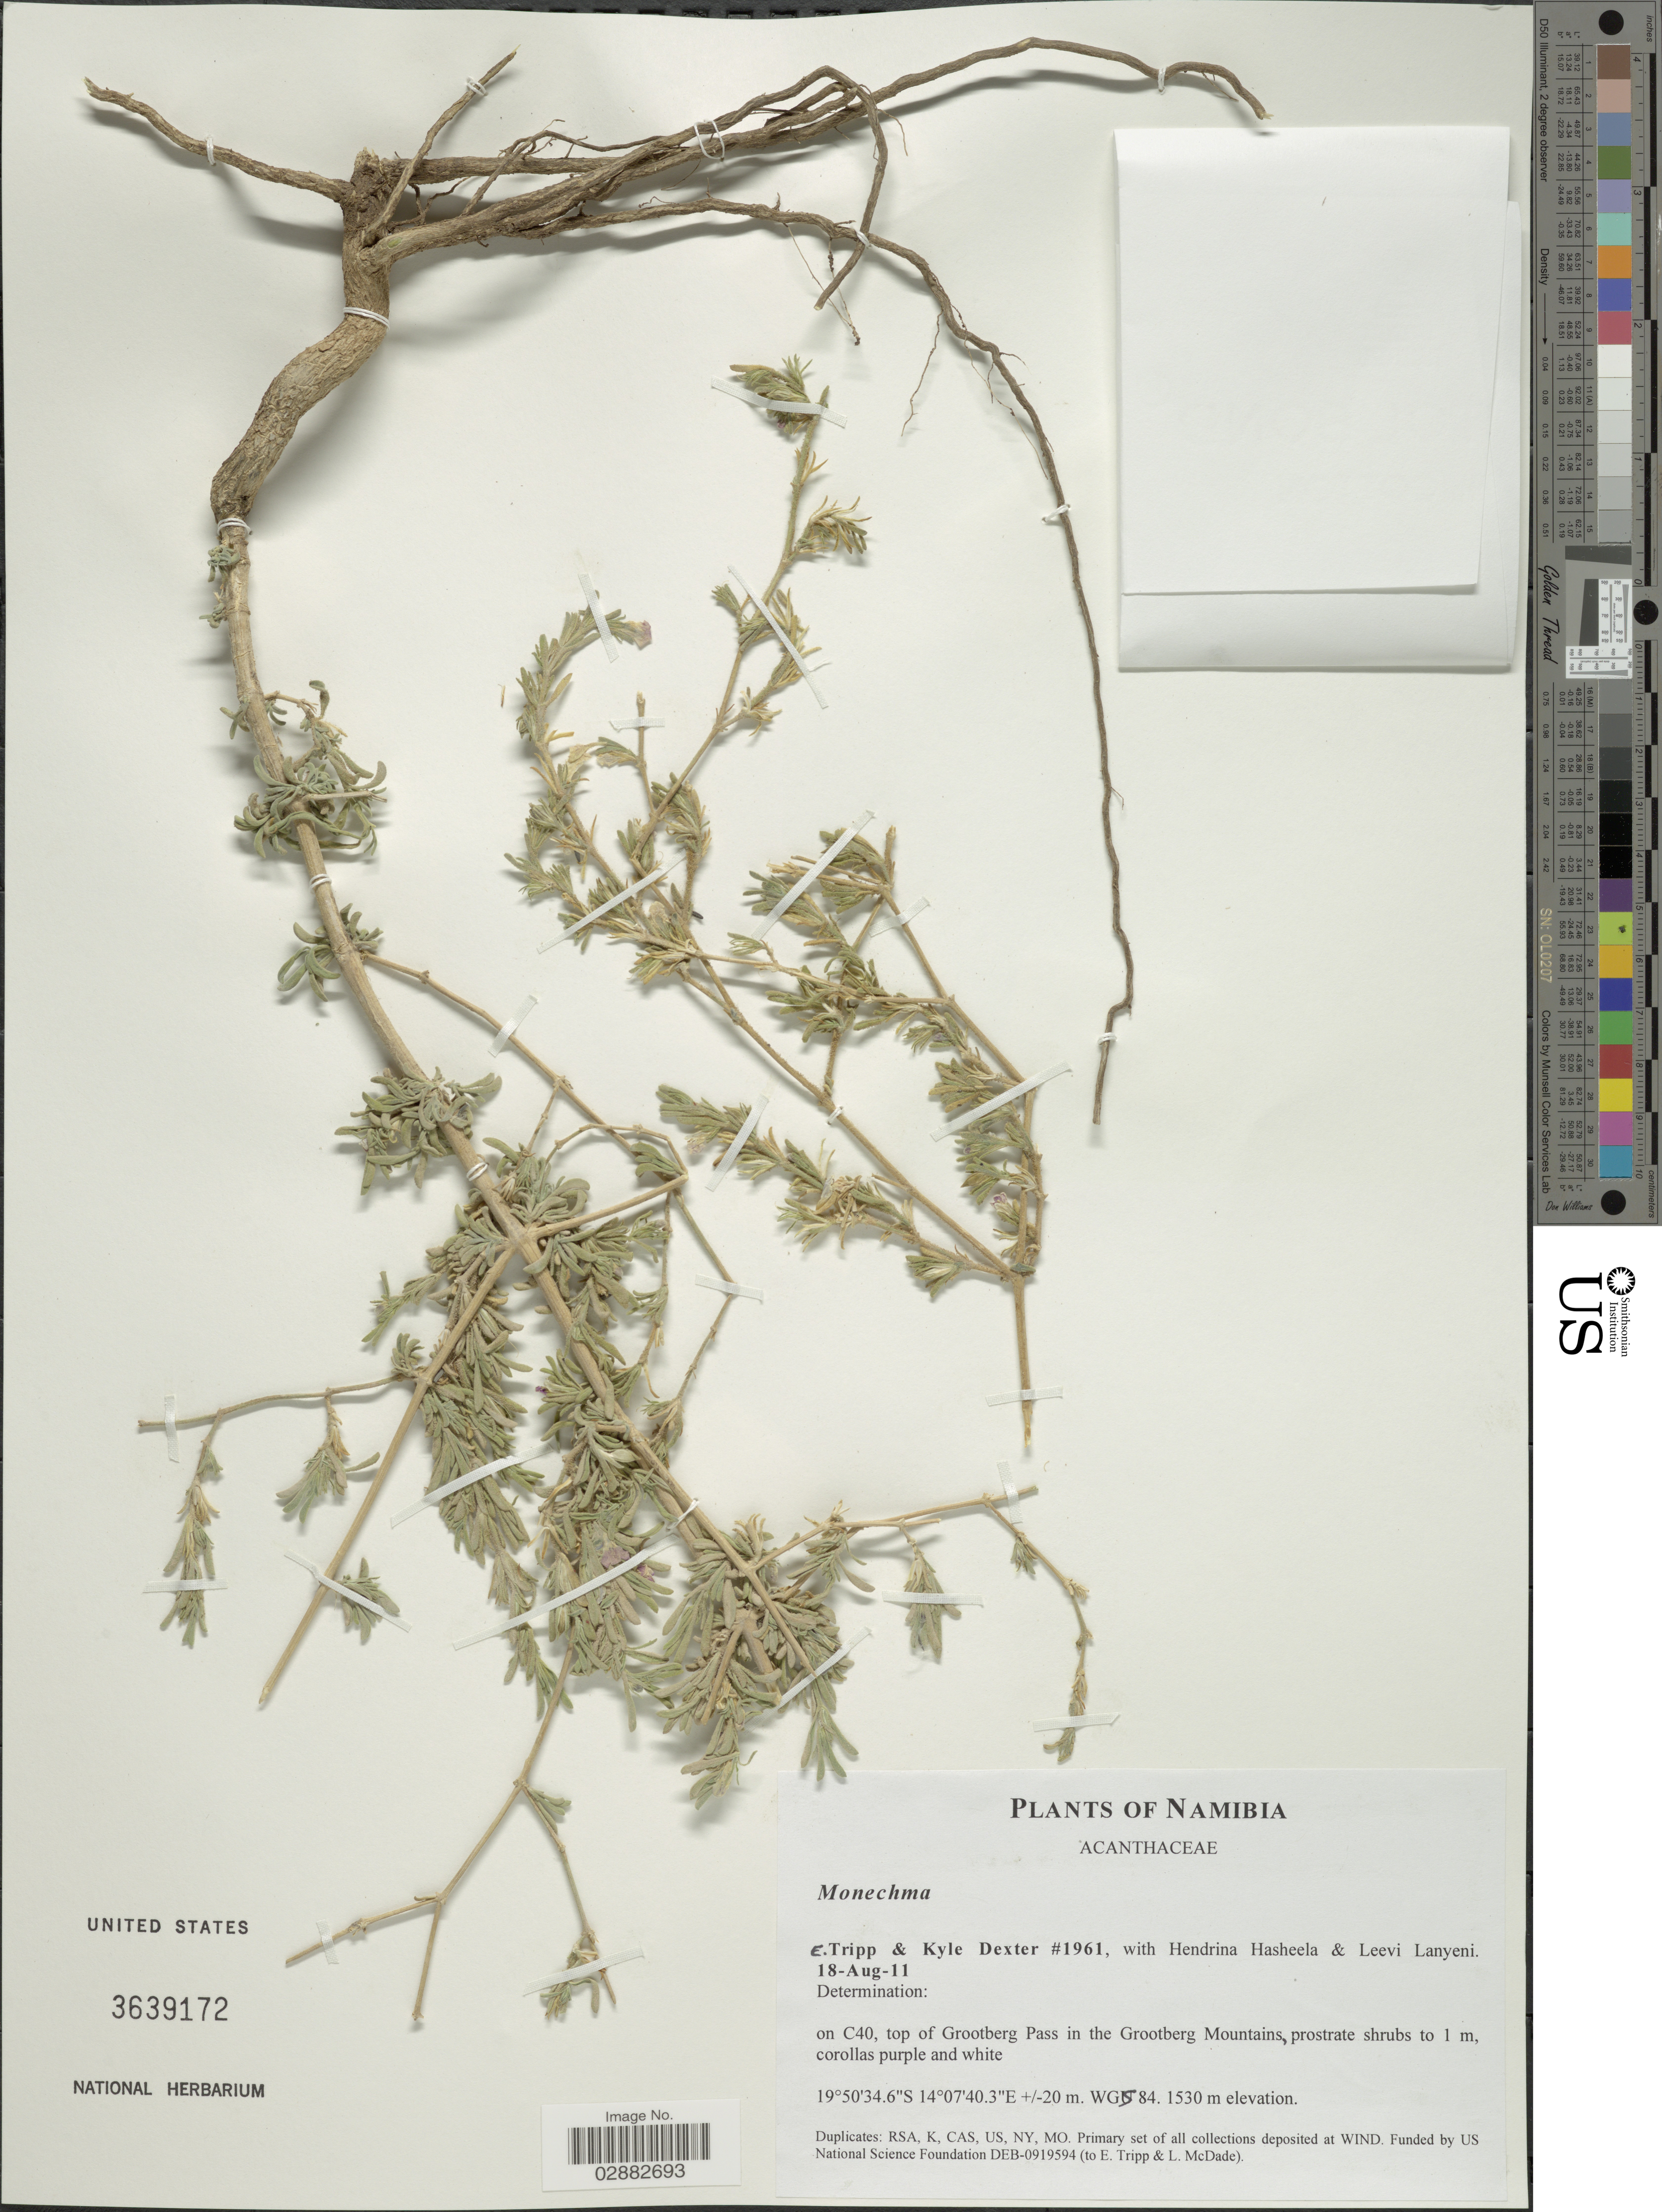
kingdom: Plantae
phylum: Tracheophyta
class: Magnoliopsida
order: Lamiales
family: Acanthaceae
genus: Justicia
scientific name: Justicia sp.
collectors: E. Tripp, K. Dexter, H. Hasheela & L. Lanyeni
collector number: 1961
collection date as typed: Transcribed d/m/y: 18/8/11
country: Namibia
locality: On C40, top of Grootberg Pass in the Grootberg Mountains. ± 20m. WGS84.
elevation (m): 1530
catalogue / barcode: US 3639172